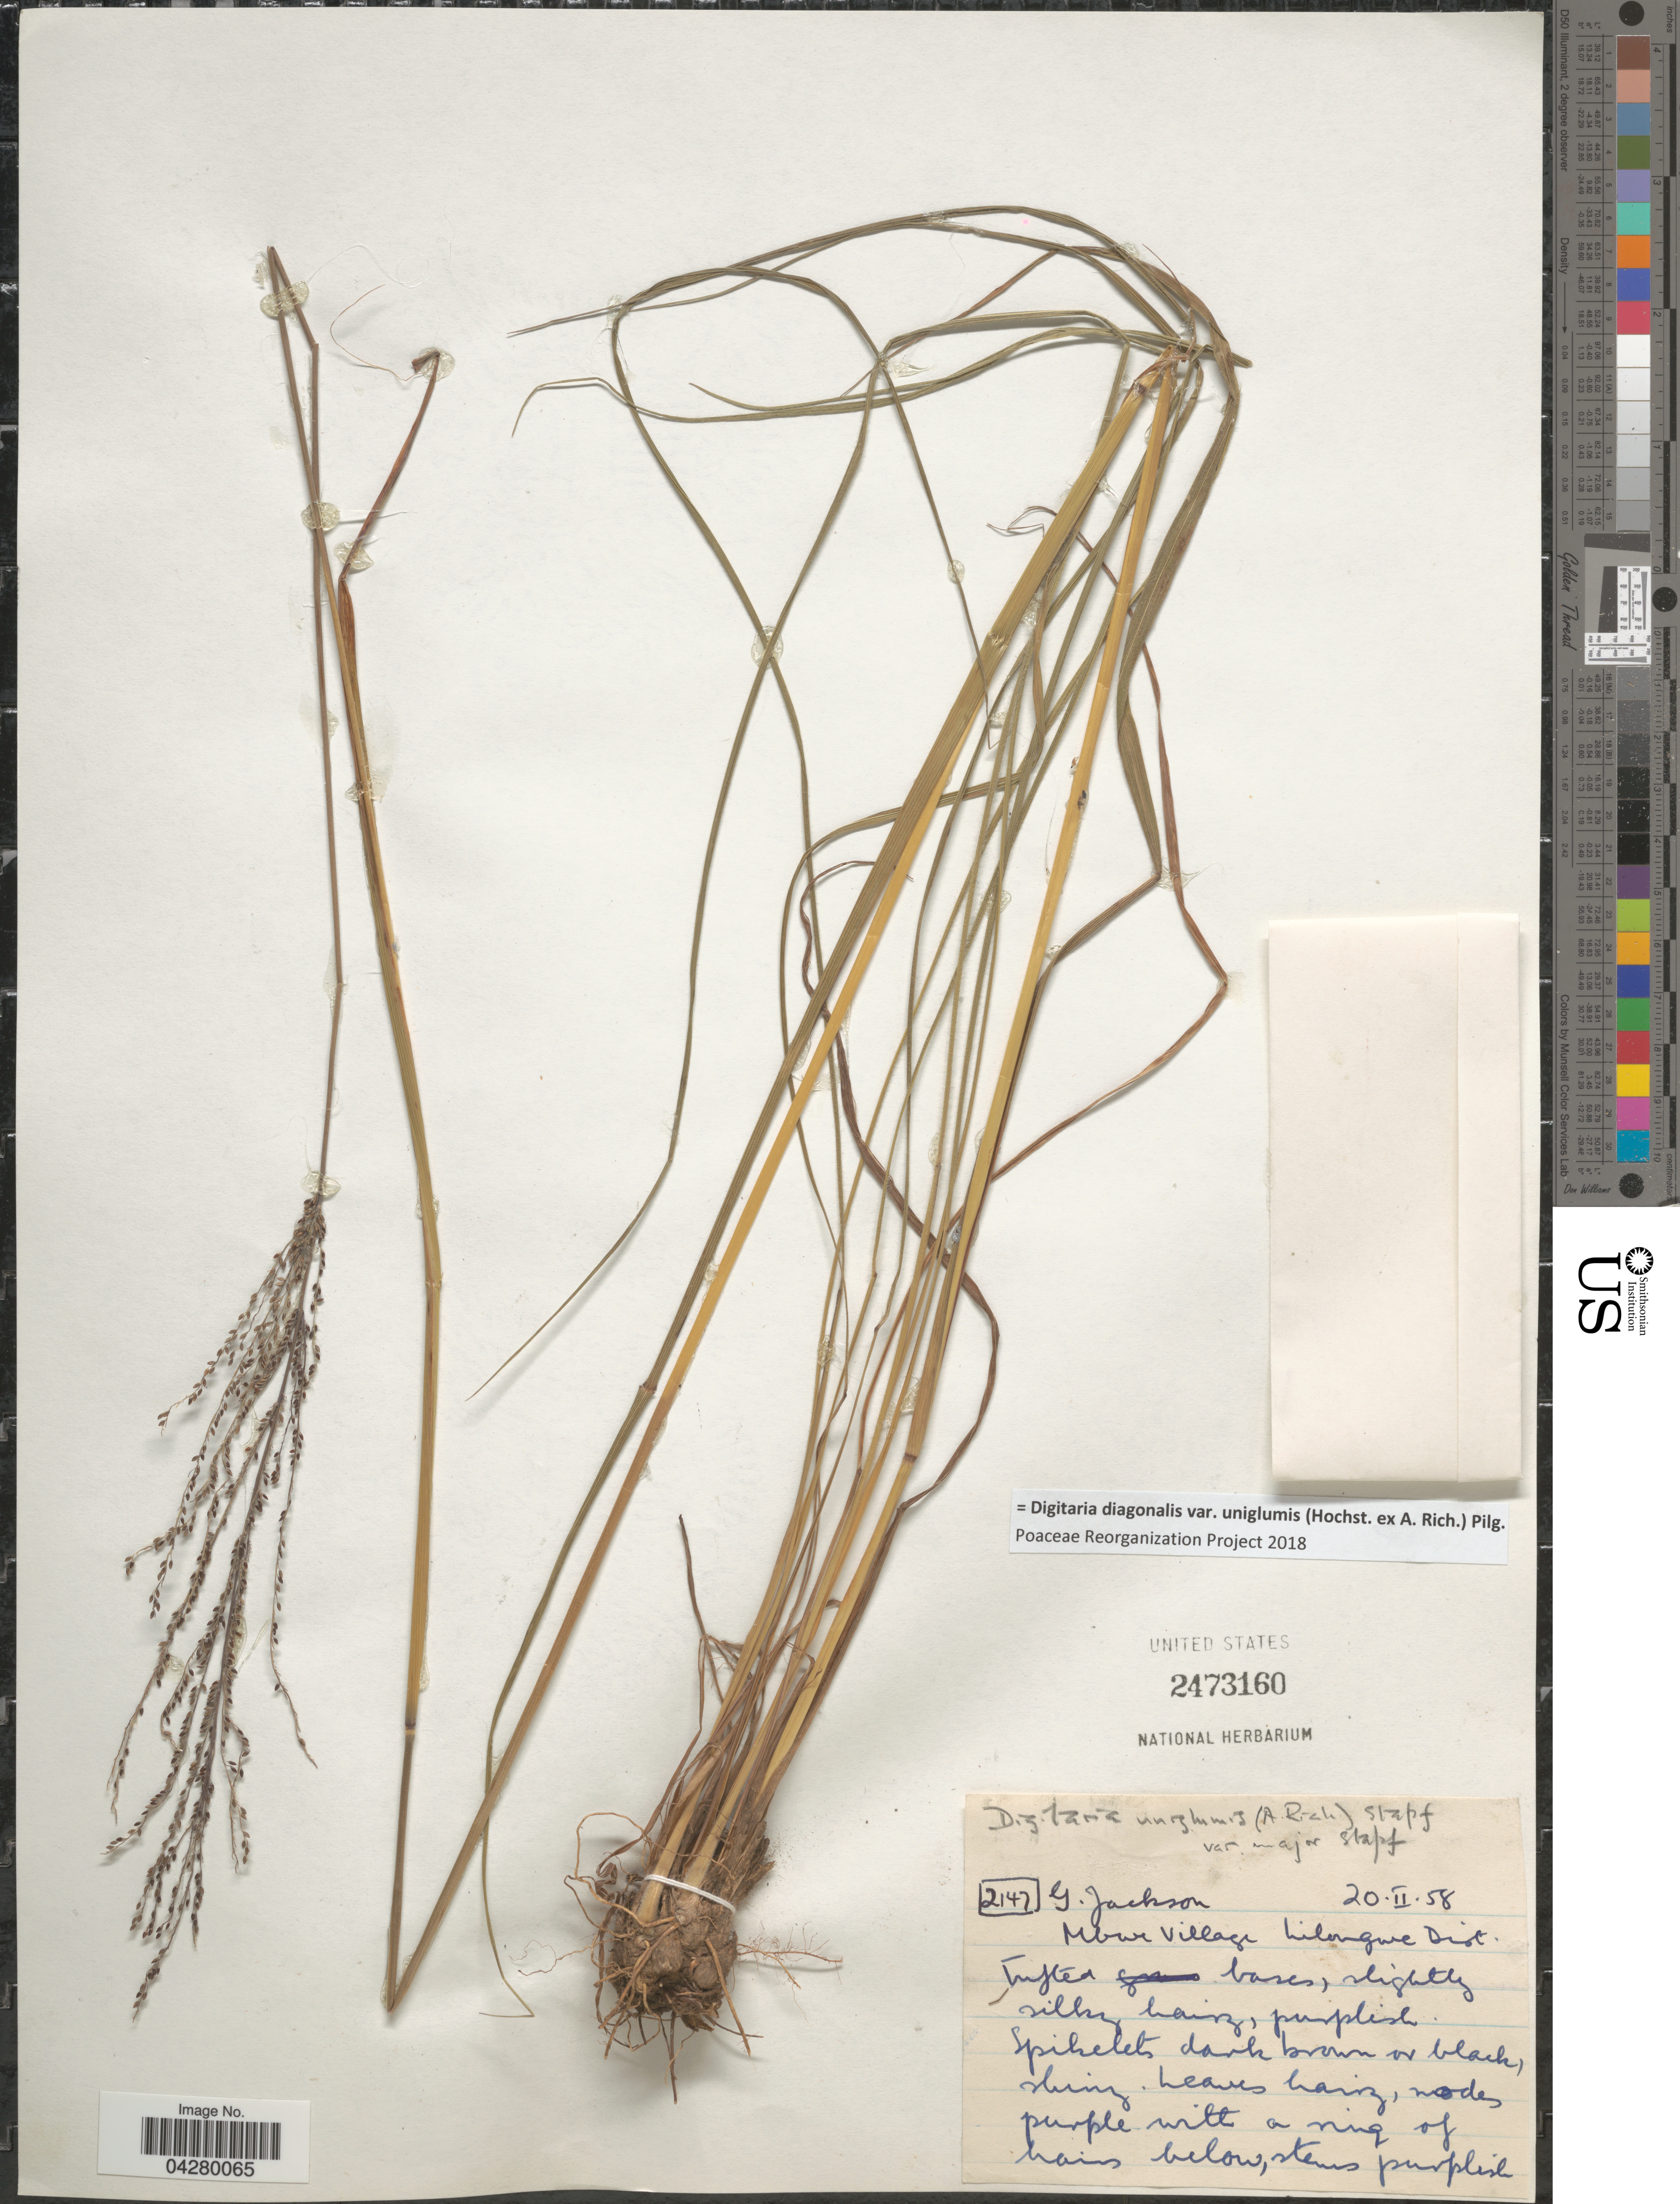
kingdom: Plantae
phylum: Tracheophyta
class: Liliopsida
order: Poales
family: Poaceae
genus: Digitaria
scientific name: Digitaria diagonalis var. uniglumis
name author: (Hochst. ex A. Rich.) Pilg.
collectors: G. Jackson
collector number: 2147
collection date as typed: Transcribed d/m/y: 20/2/58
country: Malawi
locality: Mbwe Village. Lilongwe Dist.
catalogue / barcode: US 2473160